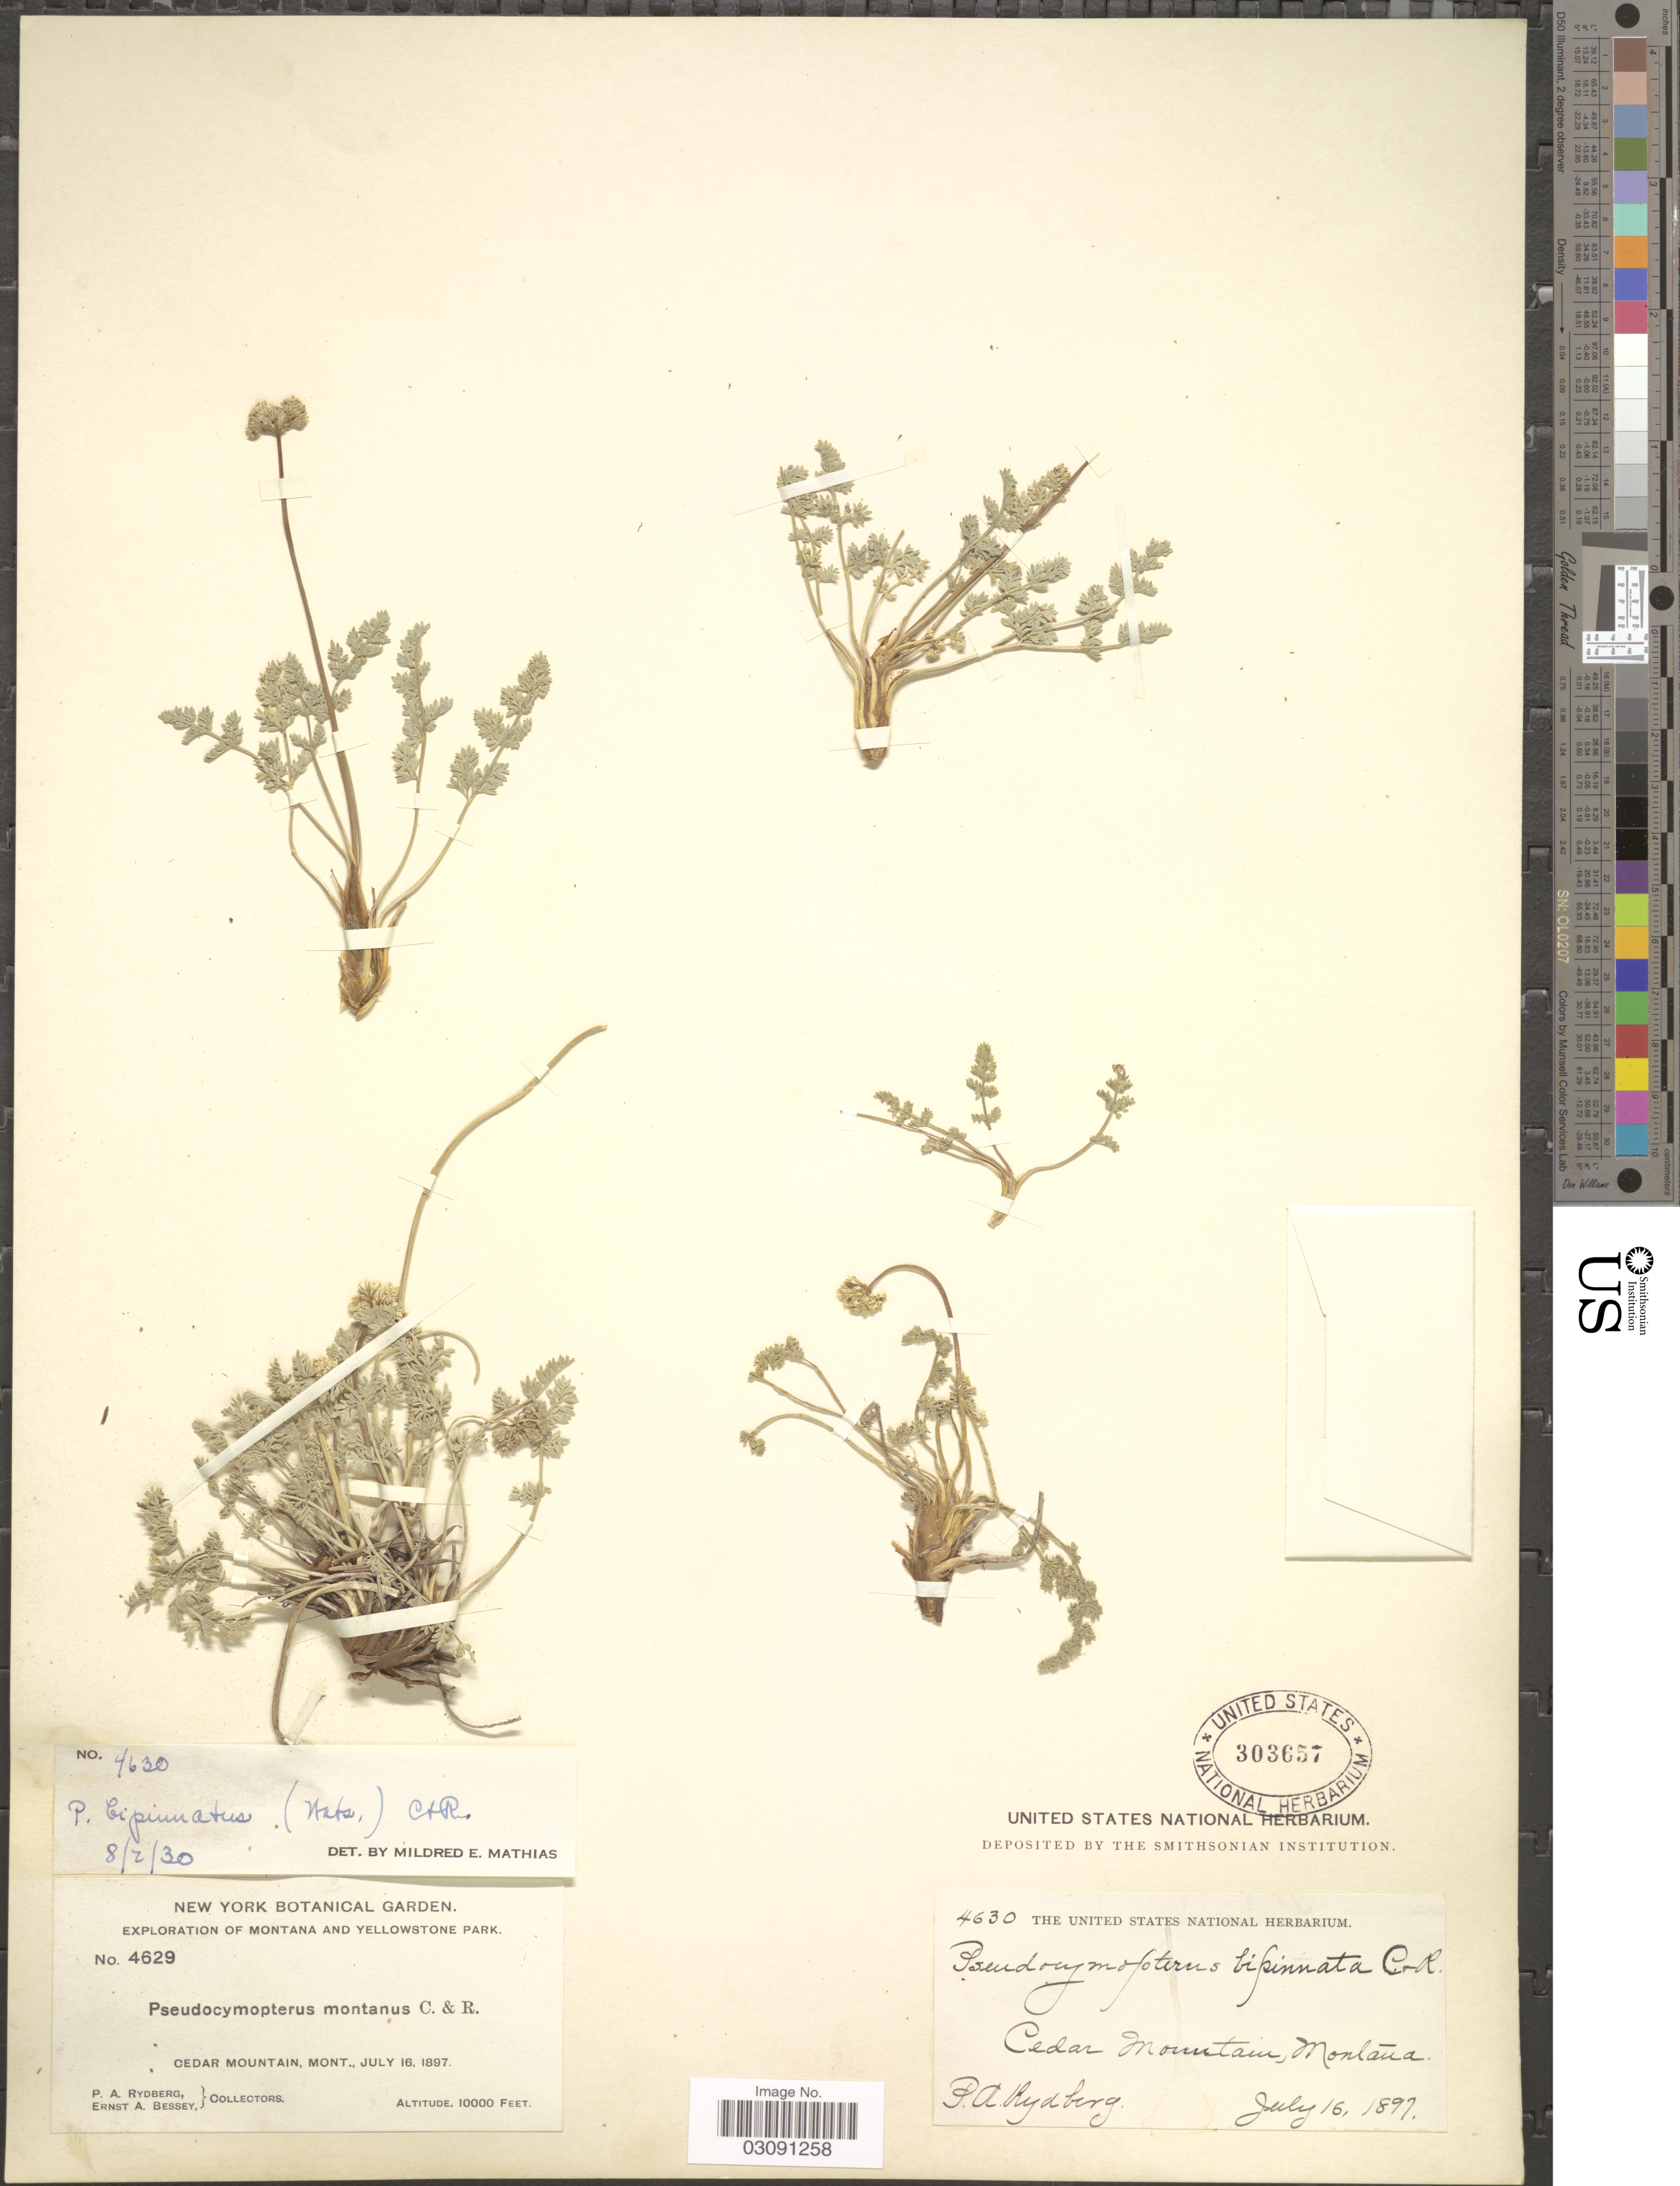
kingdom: Plantae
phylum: Tracheophyta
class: Magnoliopsida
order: Apiales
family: Apiaceae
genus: Cymopterus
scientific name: Cymopterus bipinnatus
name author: S. Watson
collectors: P. A. Rydberg & E. A. Bessey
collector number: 4629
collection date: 1897-07-16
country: United States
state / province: Montana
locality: Montana and Yellowstone Park. Cedar Mountain.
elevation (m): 3048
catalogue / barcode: US 303657